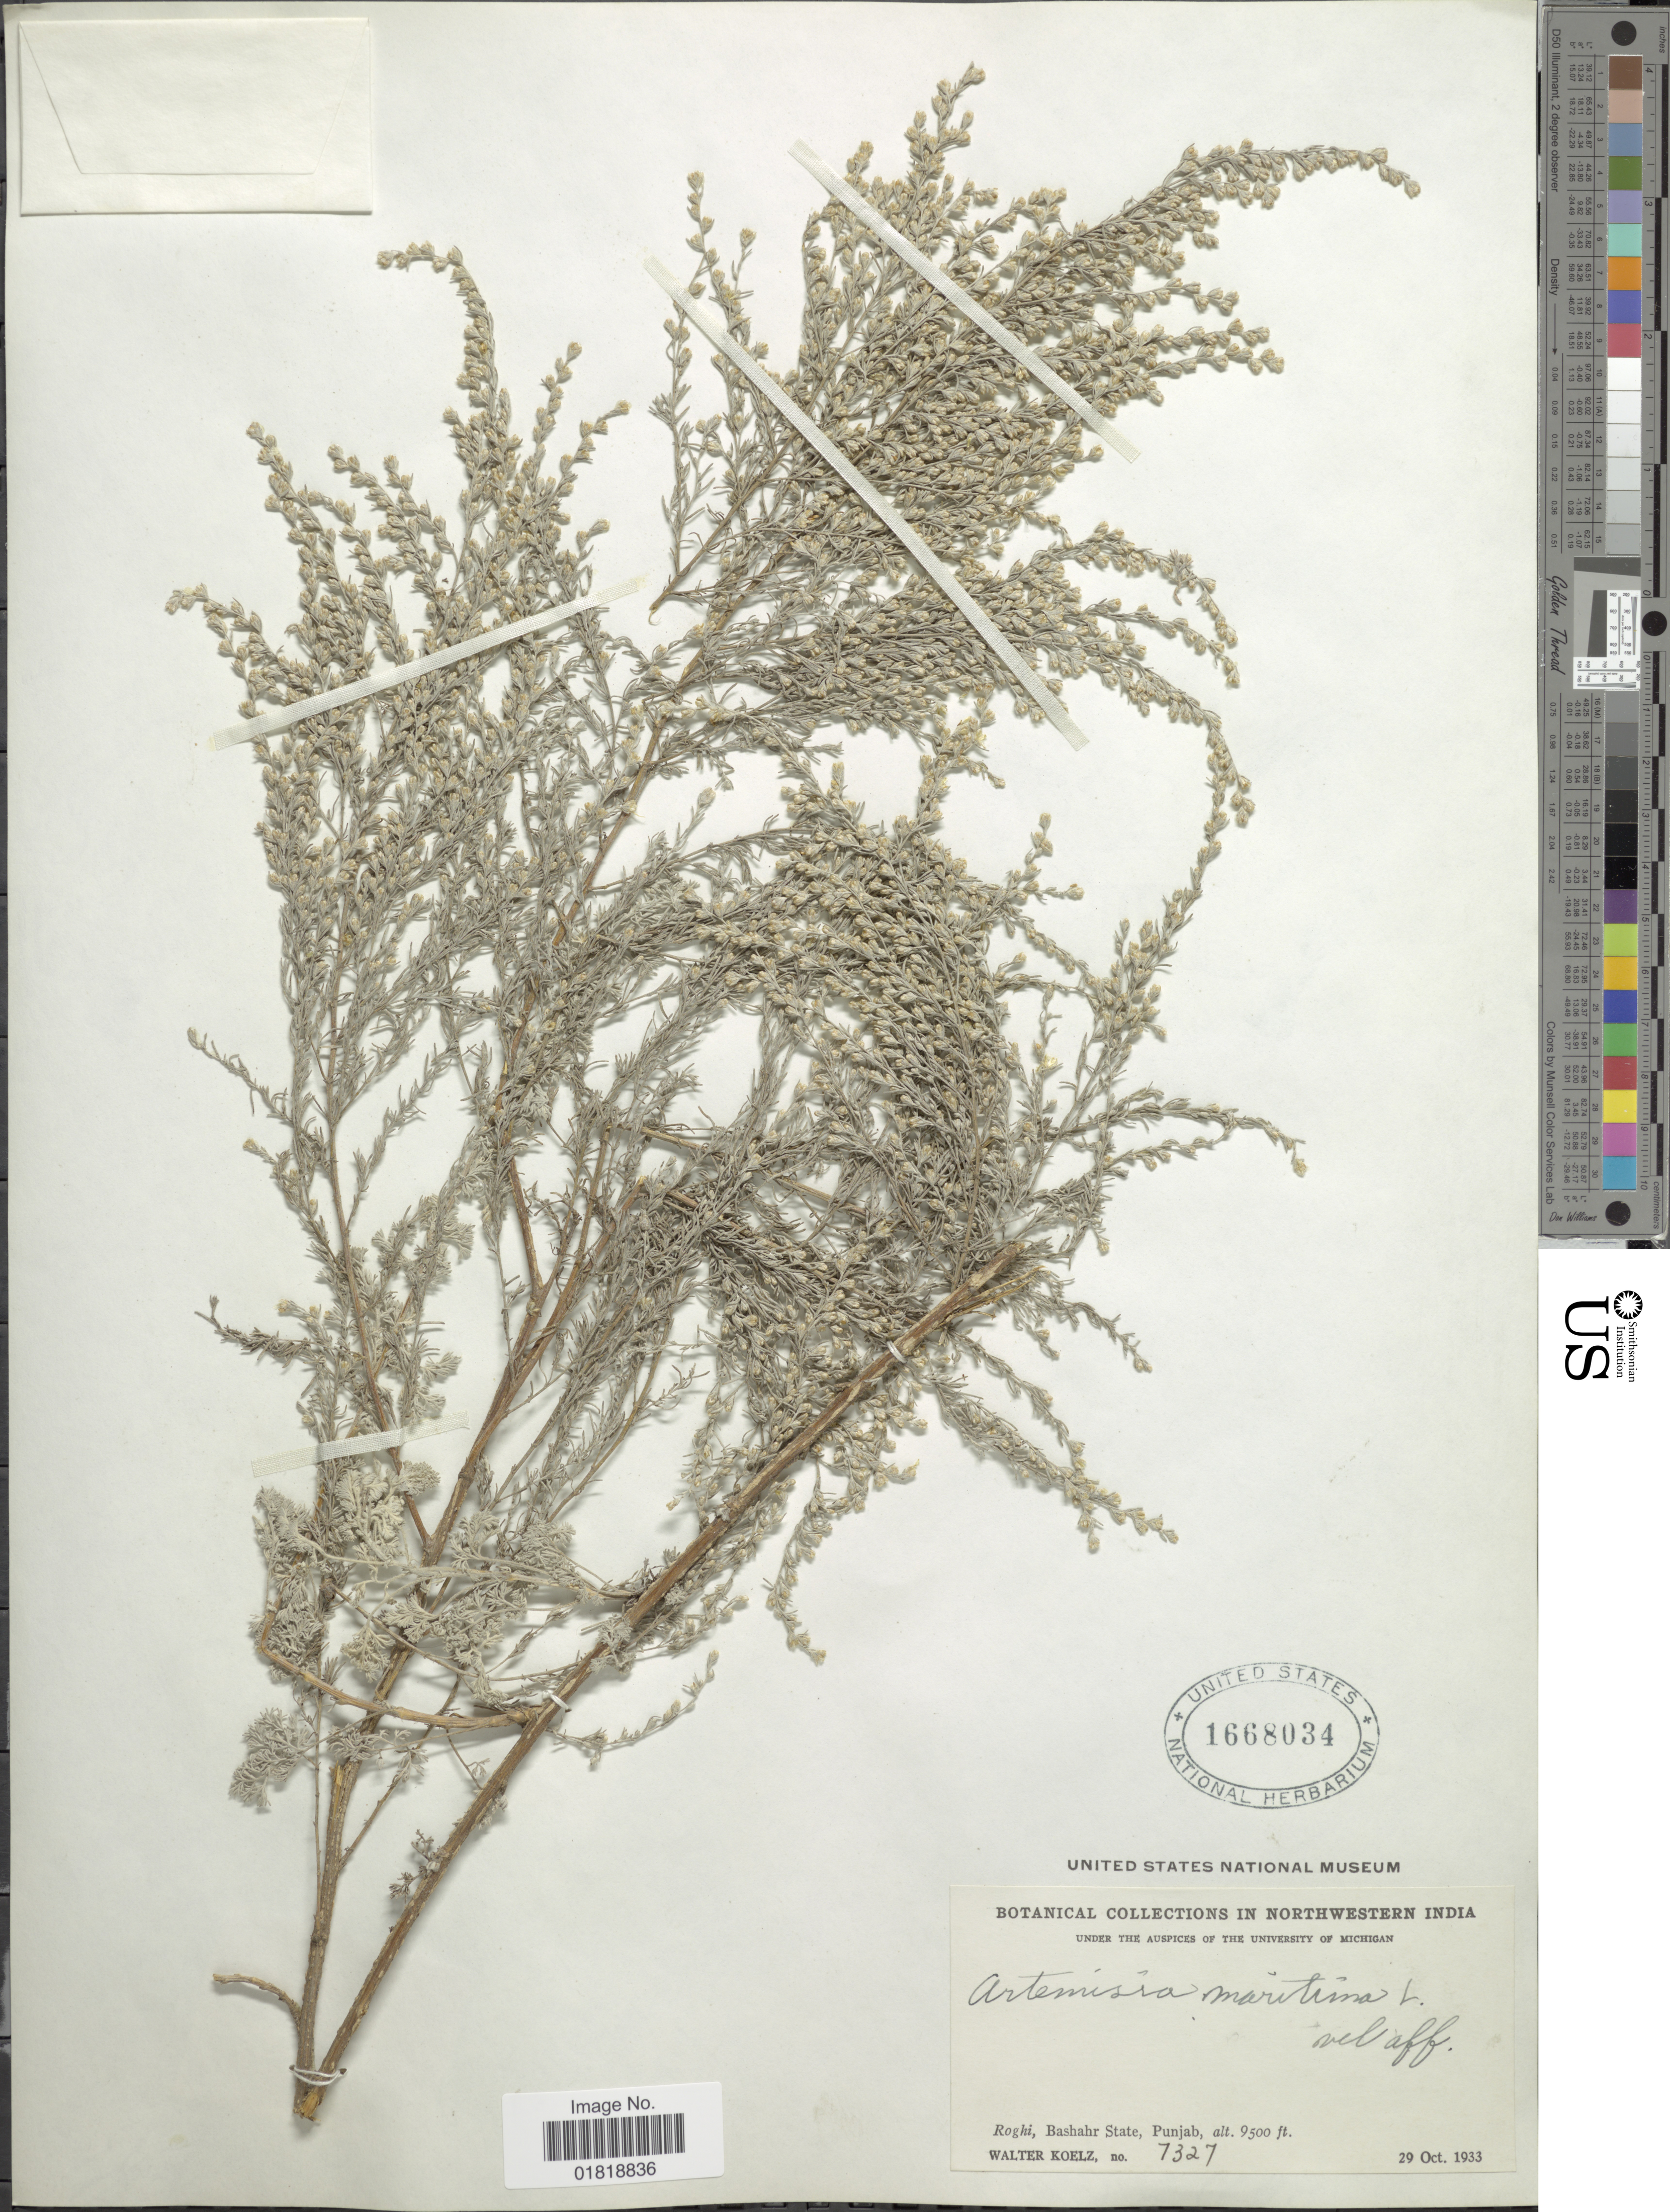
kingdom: Plantae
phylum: Tracheophyta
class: Magnoliopsida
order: Asterales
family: Asteraceae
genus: Artemisia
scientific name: Artemisia maritima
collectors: W. N. Koelz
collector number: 7327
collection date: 1933-10-29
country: India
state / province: Punjab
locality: Northwestern India, Rogi, Bashahr State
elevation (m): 2896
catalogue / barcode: US 1668034